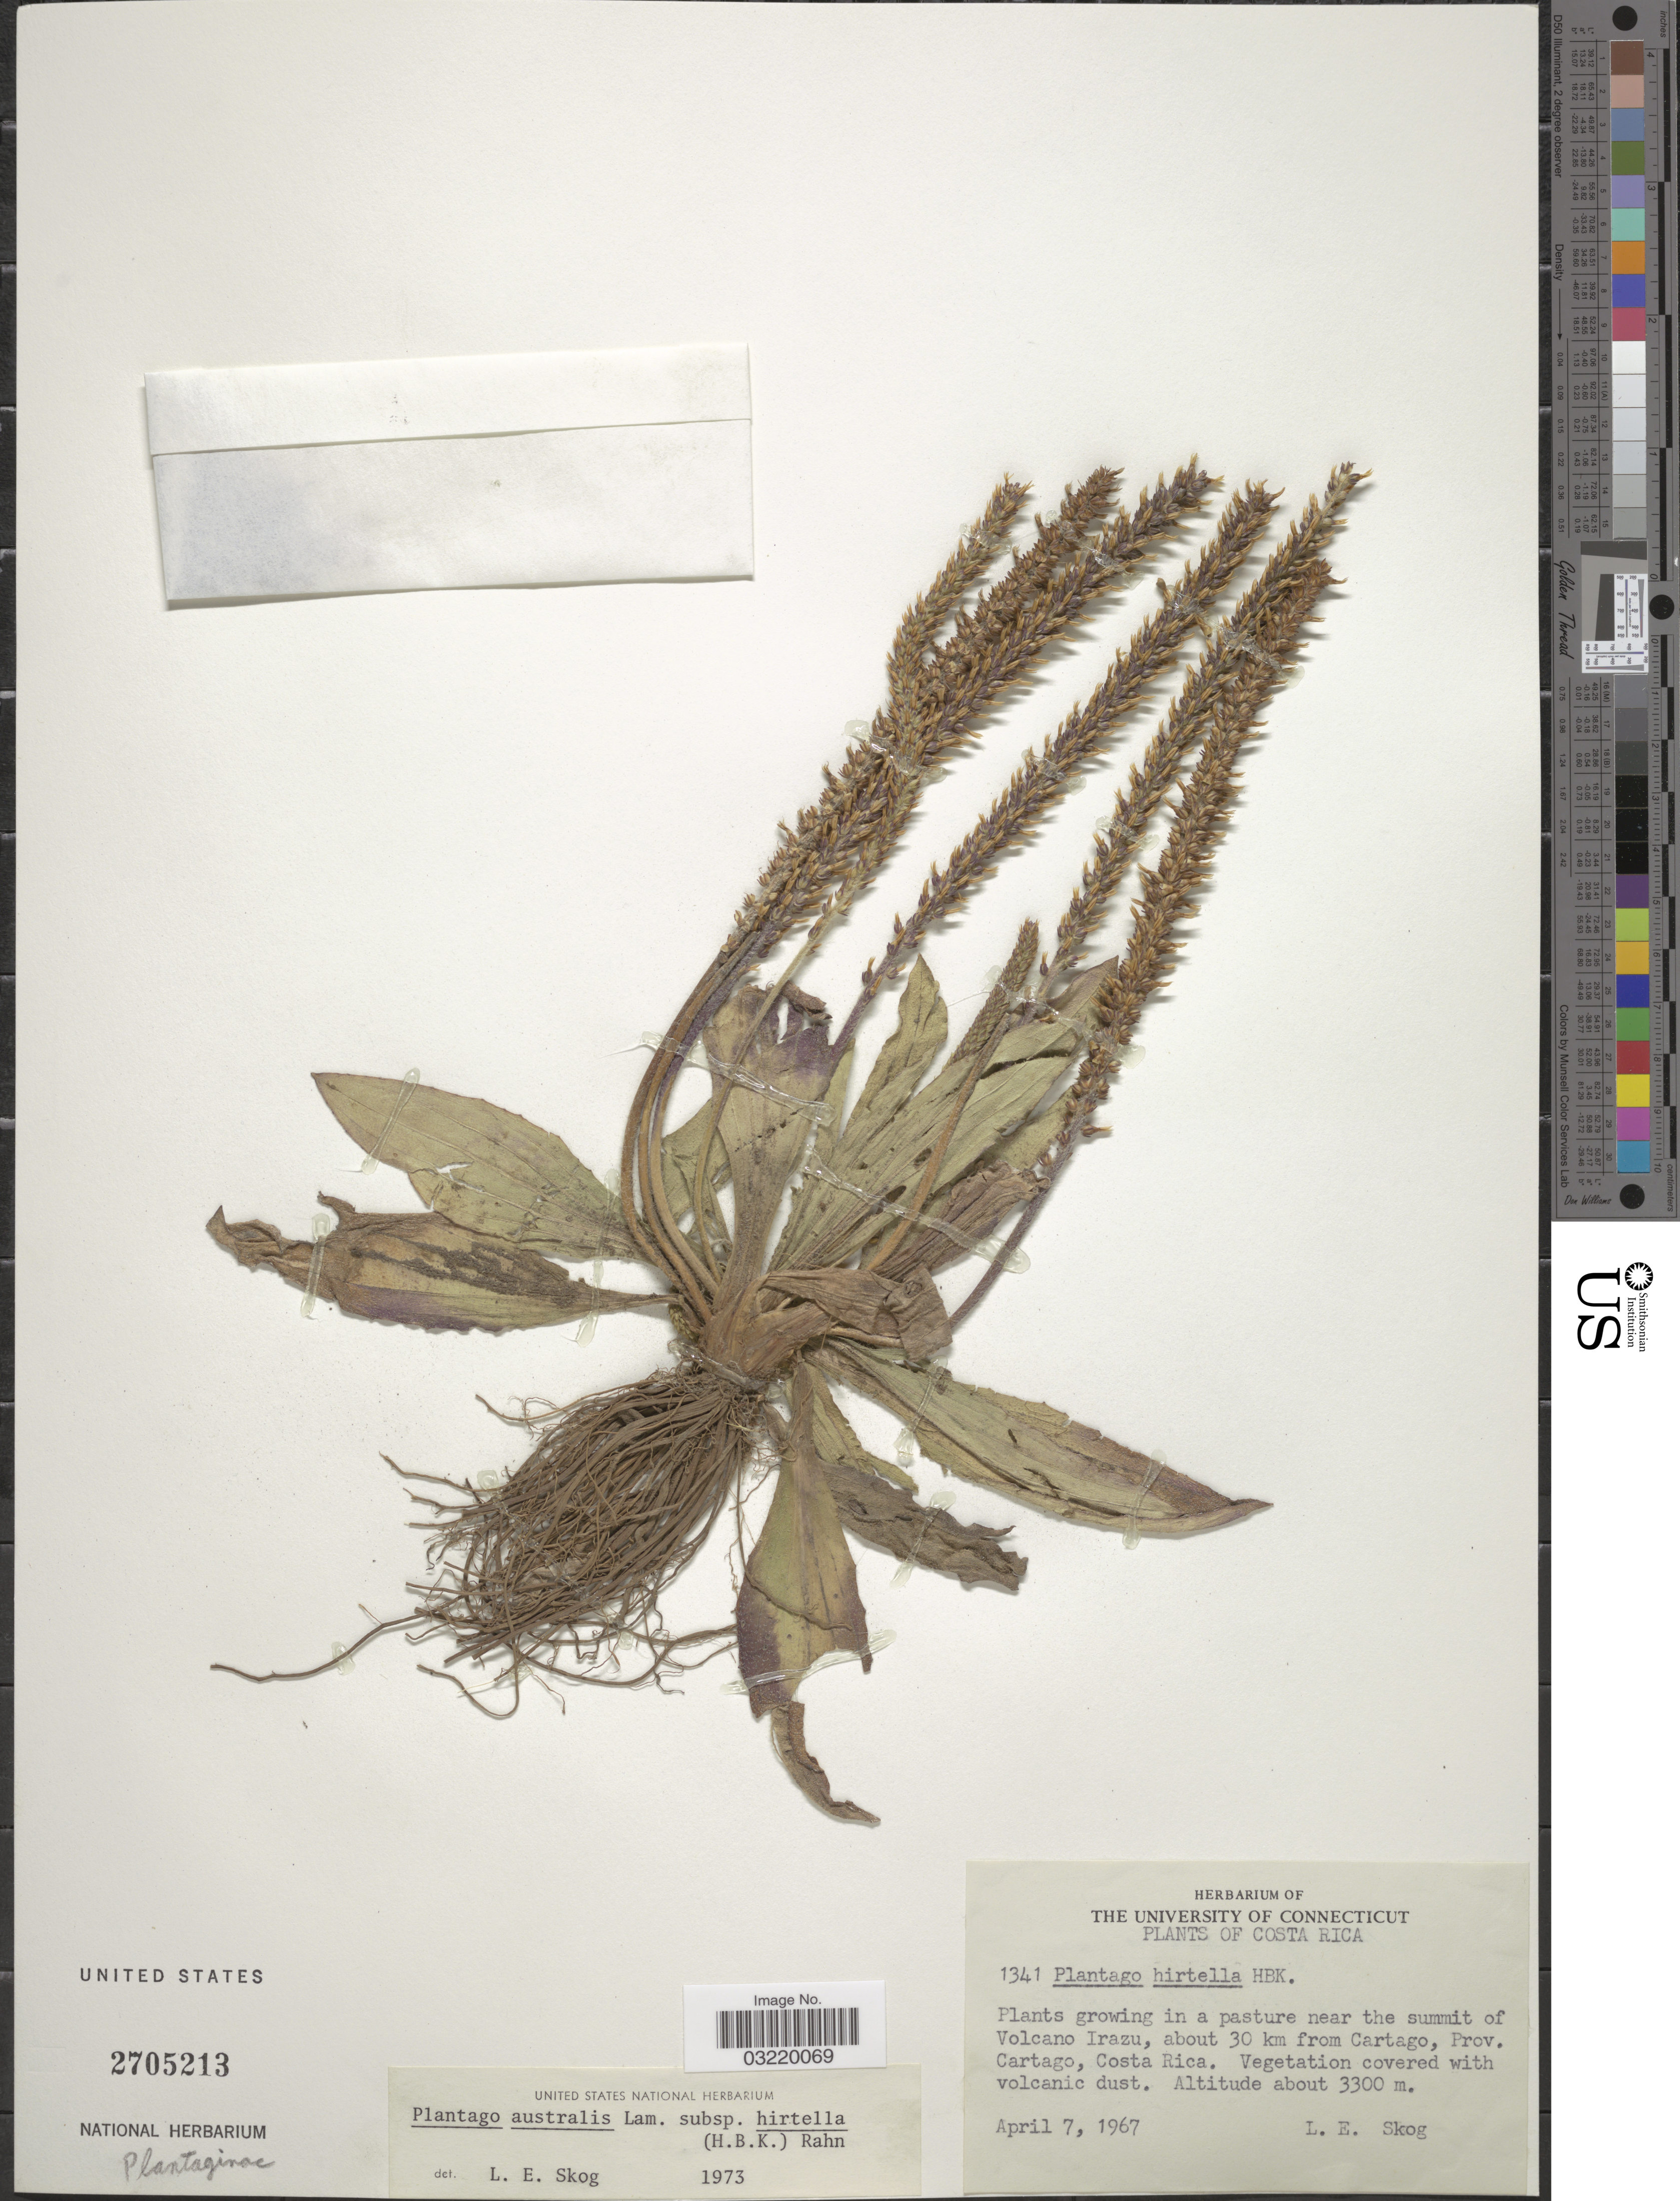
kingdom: Plantae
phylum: Tracheophyta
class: Magnoliopsida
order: Lamiales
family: Plantaginaceae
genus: Plantago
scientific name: Plantago australis subsp. hirtella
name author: (Kunth) Rahn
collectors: L. E. Skog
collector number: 1341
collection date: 1967-04-07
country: Costa Rica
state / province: Cartago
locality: Near the summit of Volcano Irazu, about 30 km from Cartago.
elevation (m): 3300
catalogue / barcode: US 2705213